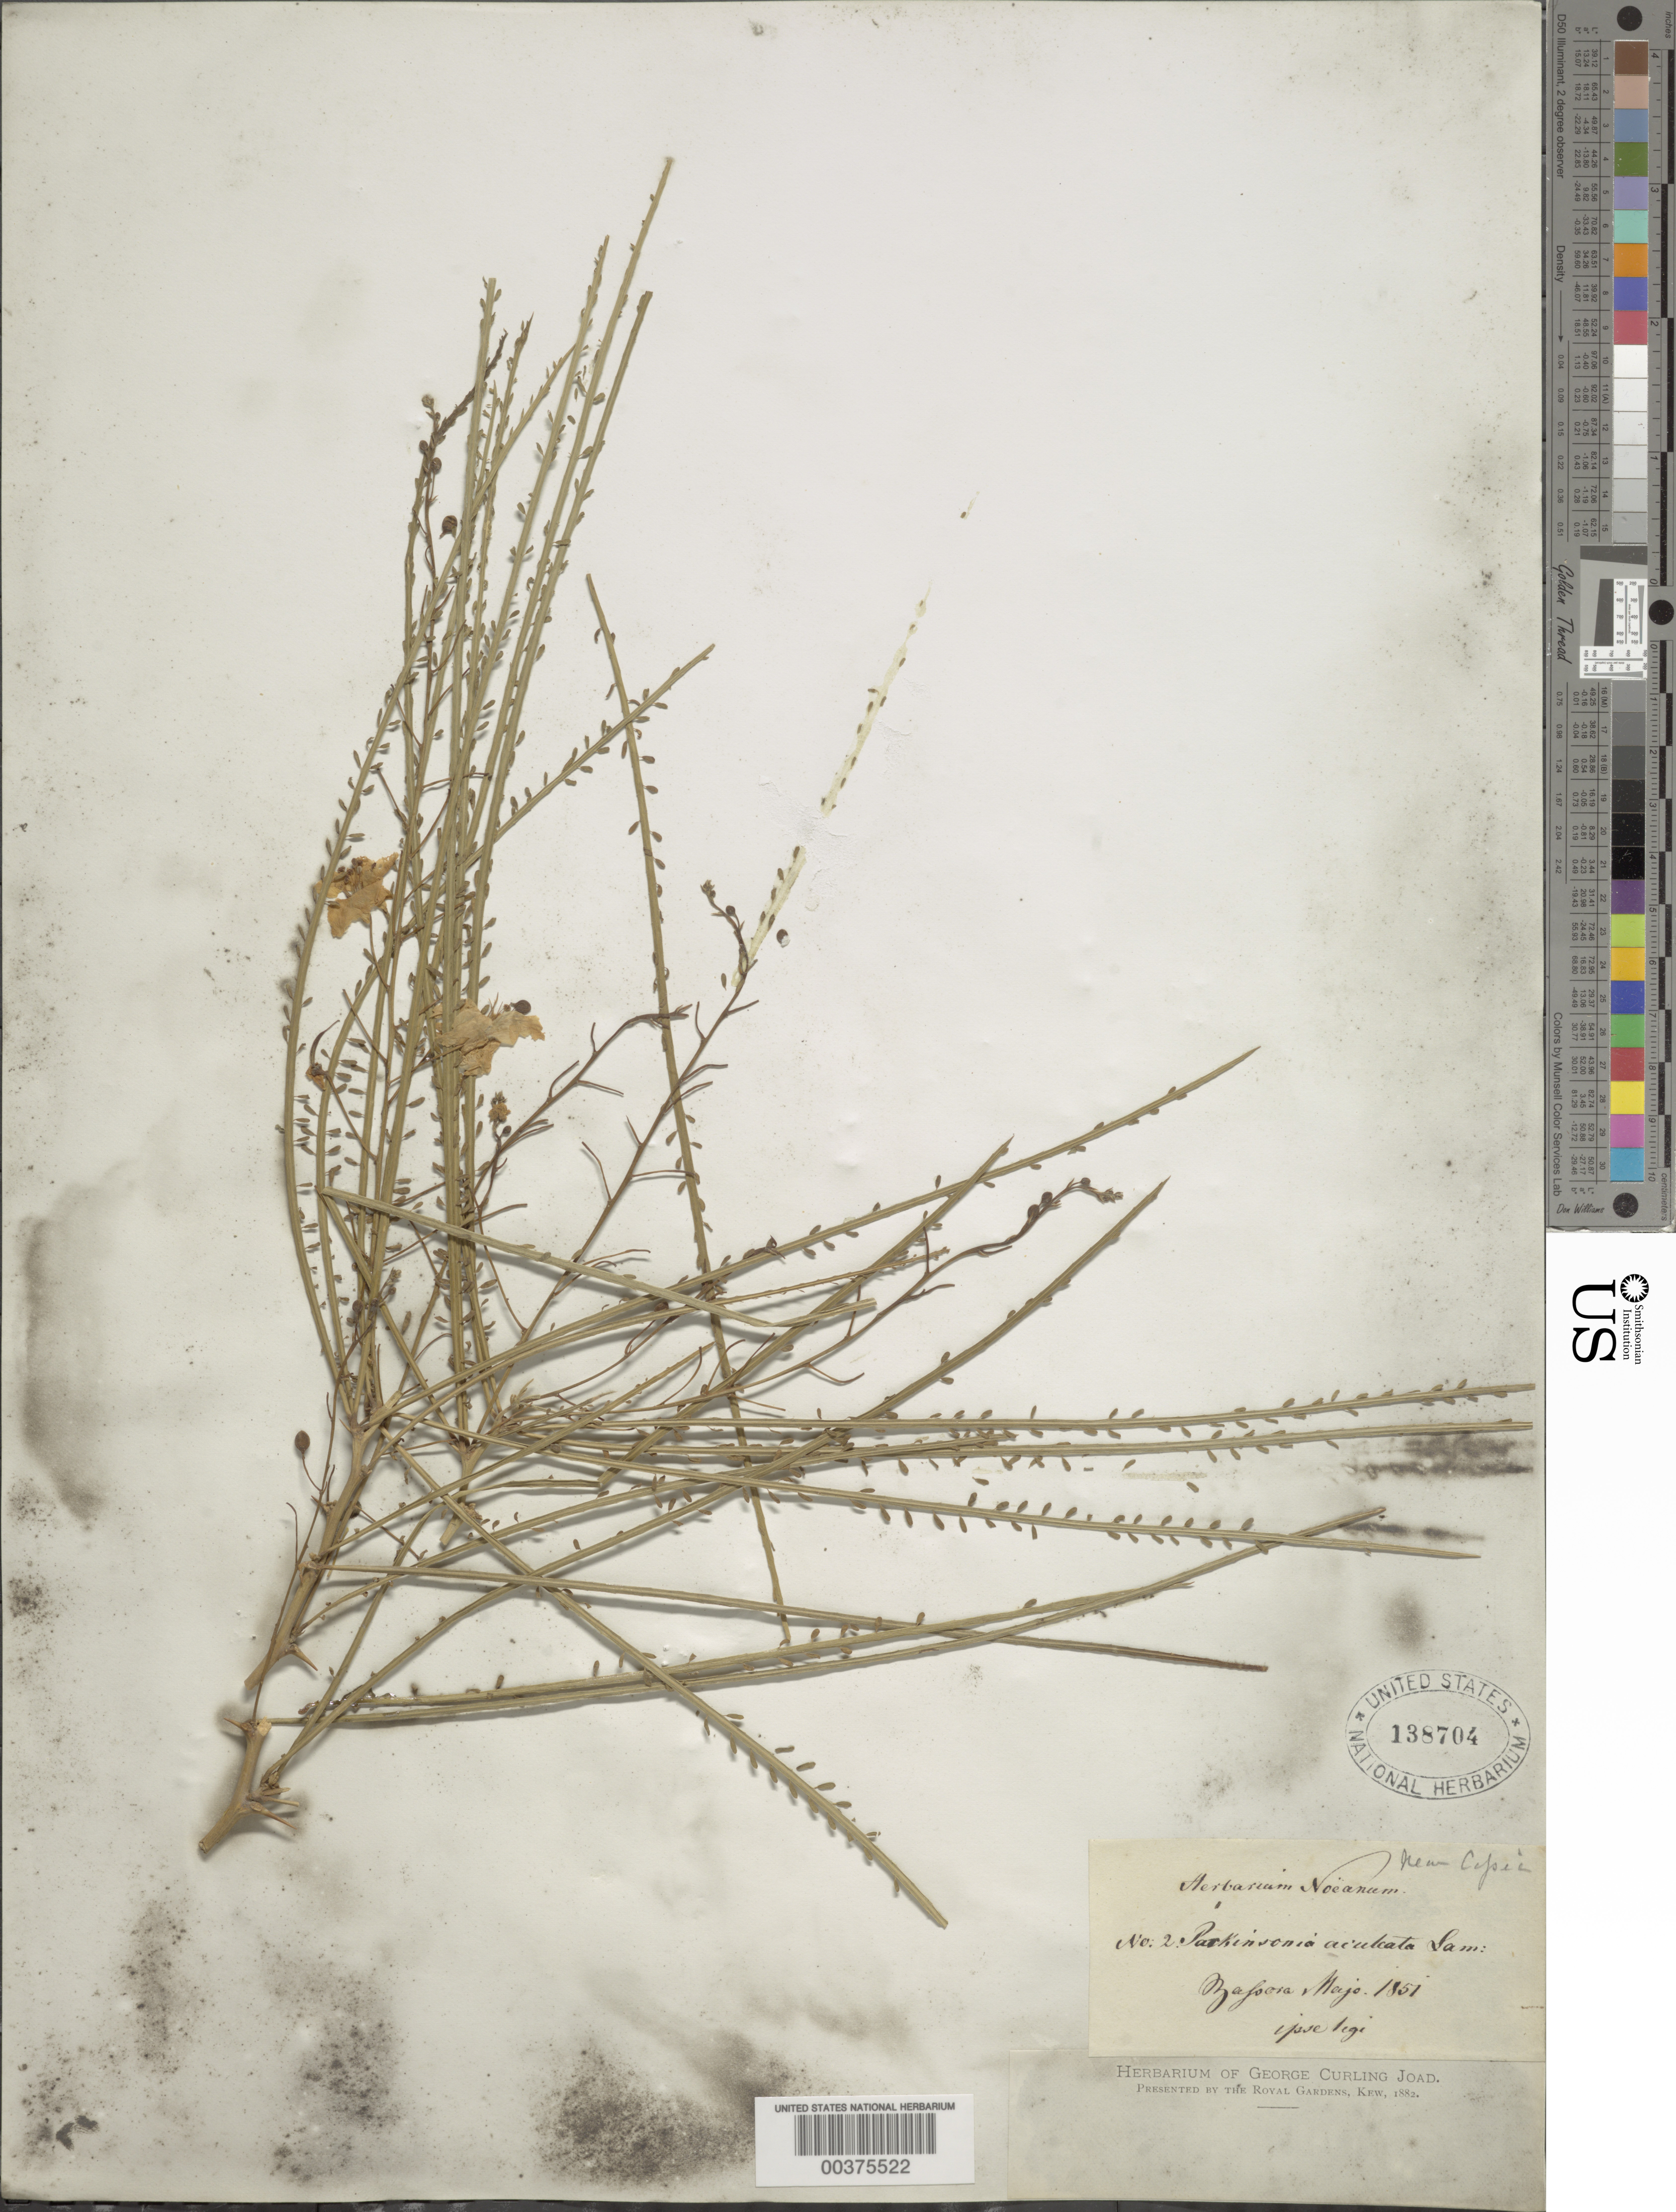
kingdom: Plantae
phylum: Tracheophyta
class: Magnoliopsida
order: Fabales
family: Fabaceae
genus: Parkinsonia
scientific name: Parkinsonia aculeata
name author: L.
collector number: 2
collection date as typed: May 1851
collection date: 1851-05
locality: Zapora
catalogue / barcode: US 138704